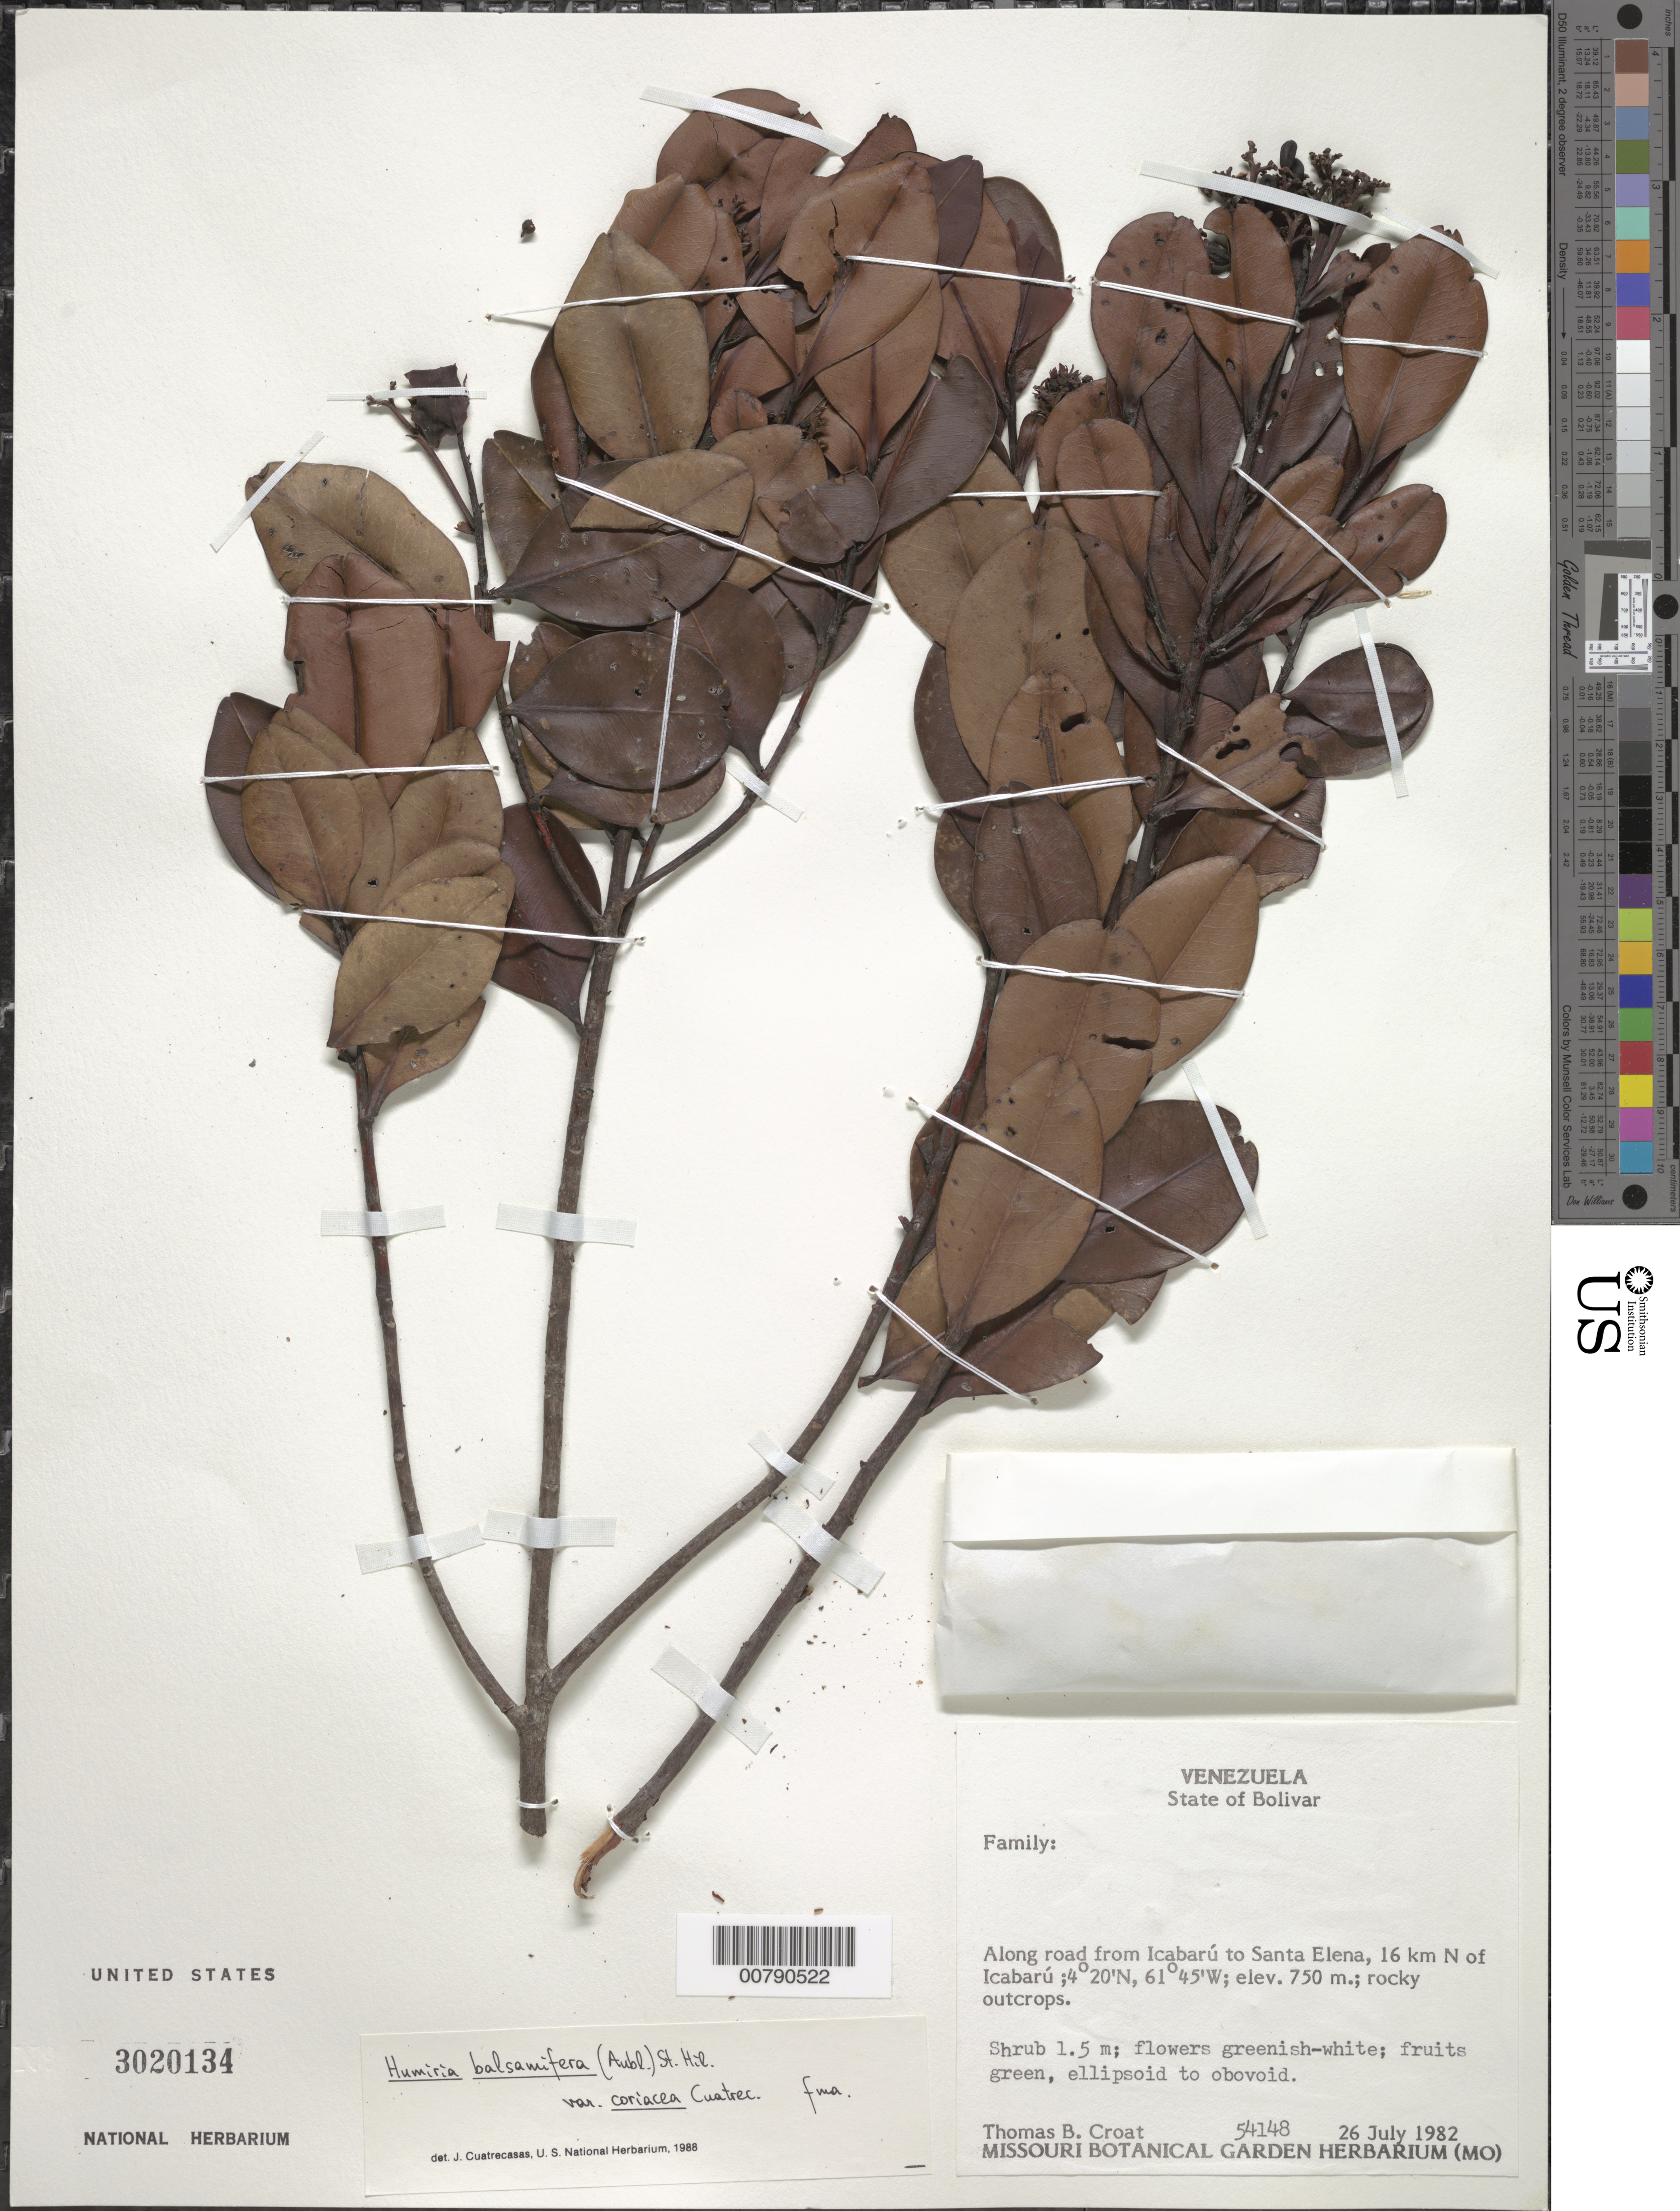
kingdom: Plantae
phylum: Tracheophyta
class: Magnoliopsida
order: Malpighiales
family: Humiriaceae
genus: Humiria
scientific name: Humiria balsamifera var. coriacea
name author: Cuatrec.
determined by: Cuatrecasas, J.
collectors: T. B. Croat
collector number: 54148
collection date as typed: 26-Jul-82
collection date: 1982-07-26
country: Venezuela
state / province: Bolívar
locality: Icabarú to Santa Elena, 16 km N of Icabarú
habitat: Along road; rocky outcrops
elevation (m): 750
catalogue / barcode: US 3020134